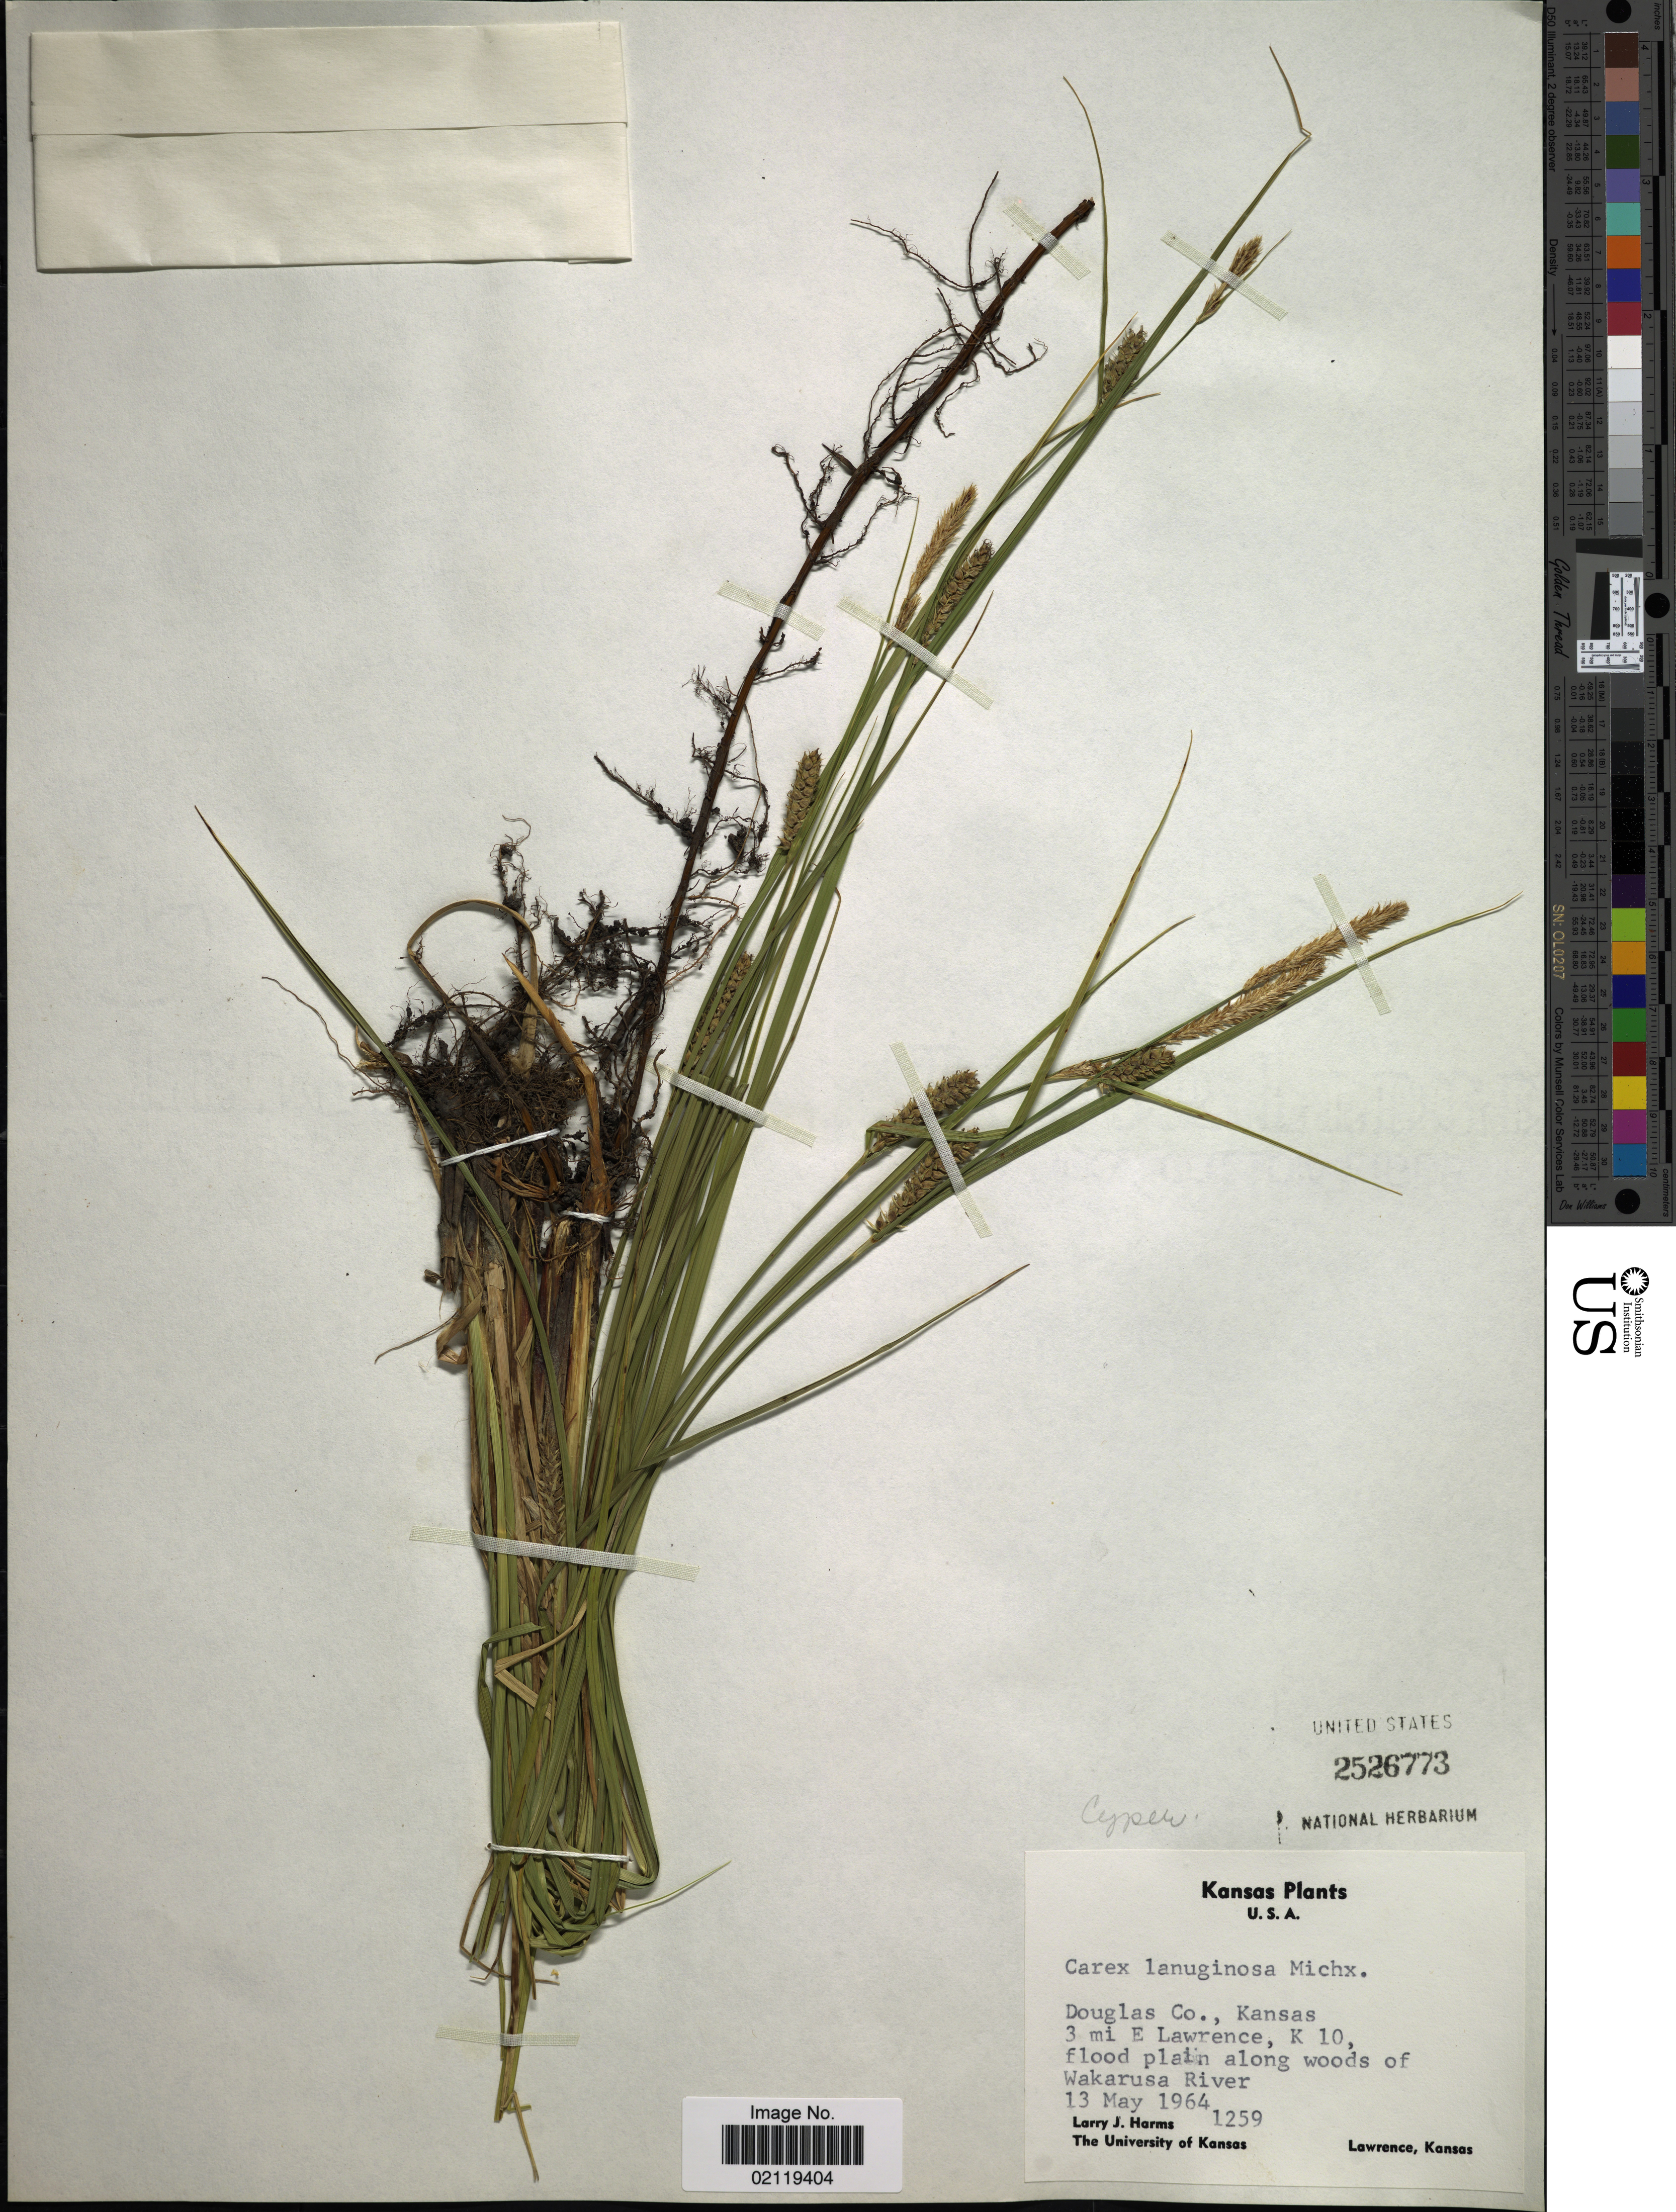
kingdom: Plantae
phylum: Tracheophyta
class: Liliopsida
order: Poales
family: Cyperaceae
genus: Carex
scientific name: Carex pellita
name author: Muhl. ex Willd.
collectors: L. Harms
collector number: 1259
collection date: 1964-05-13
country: United States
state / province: Kansas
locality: U.S.A. Douglas Co., 3 mi E Lawrence, K 10, flood plain along woods of Wakarusa River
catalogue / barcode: US 2526773